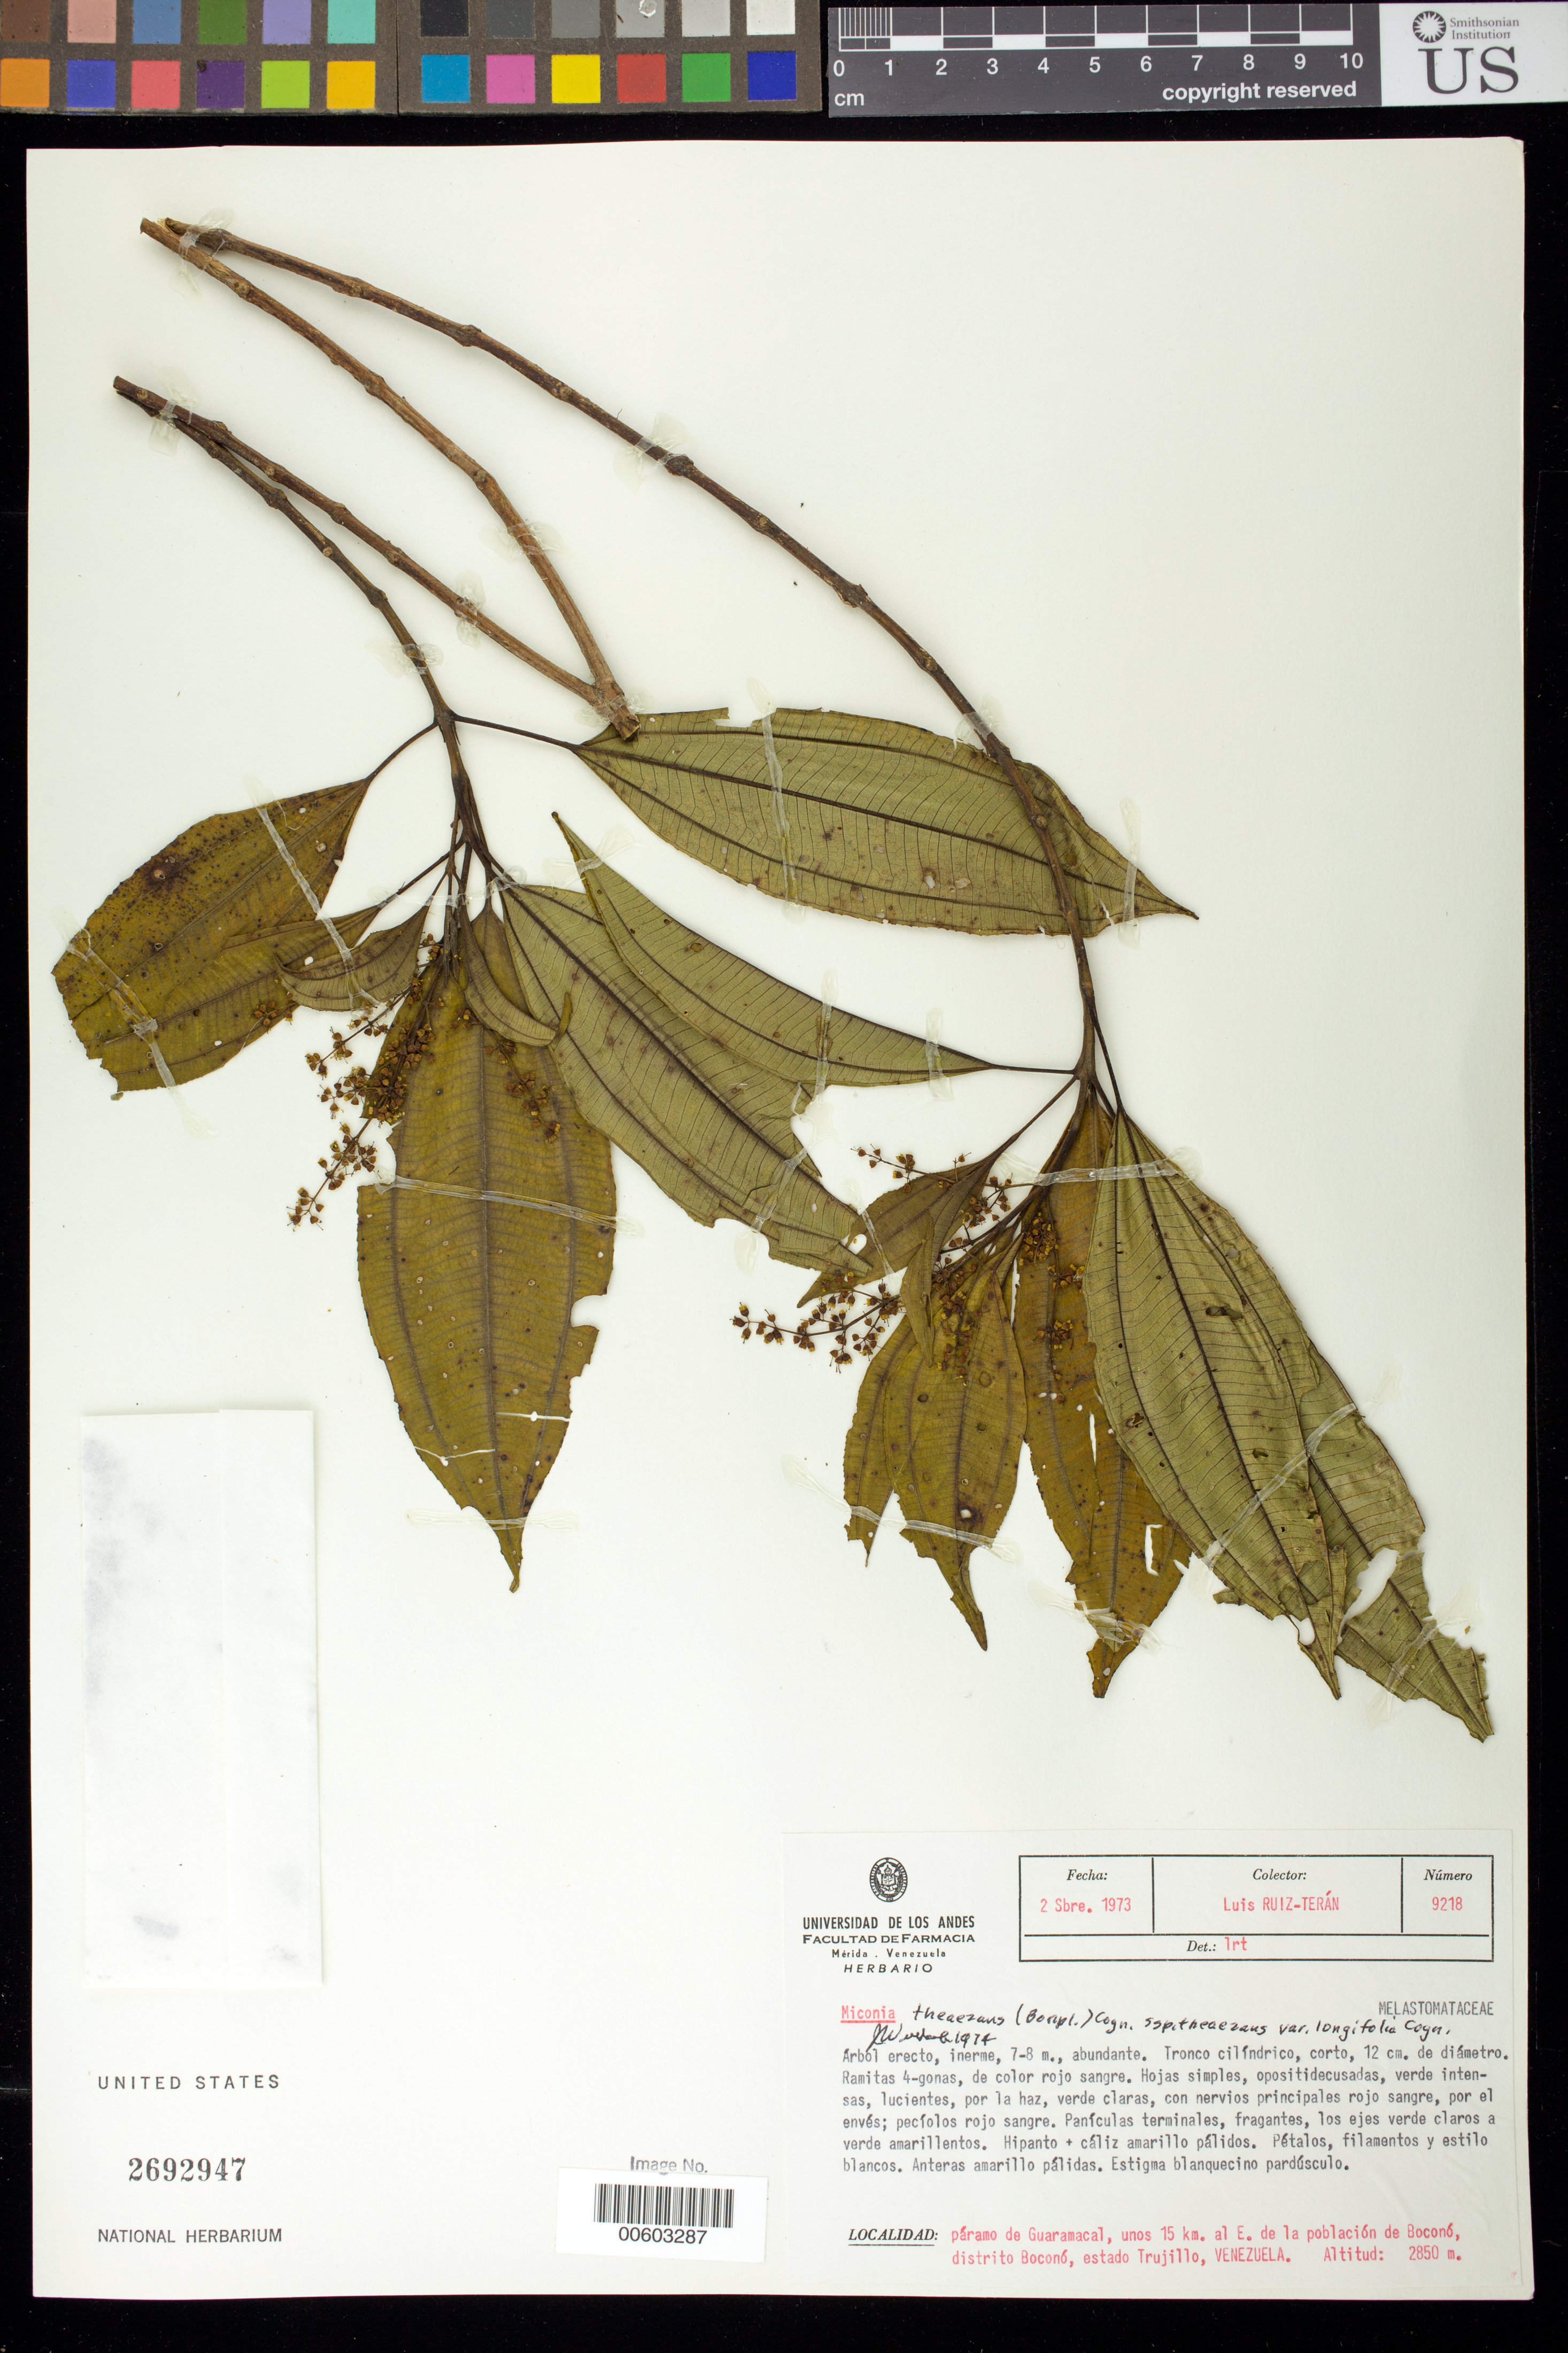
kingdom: Plantae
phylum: Tracheophyta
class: Magnoliopsida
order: Myrtales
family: Melastomataceae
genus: Miconia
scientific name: Miconia theaezans subsp. theaezans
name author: (Bonpl.) Cogn.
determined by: Wurdack, John J., (US), US (UNITED STATES)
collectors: L. E. Ruíz-Terán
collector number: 9218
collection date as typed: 02 Sep 1973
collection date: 1973-09-02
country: Venezuela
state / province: Trujillo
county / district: Boconó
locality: Páramo de Guaramacal, 15 km E de Boconó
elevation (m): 2850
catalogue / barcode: US 2692947